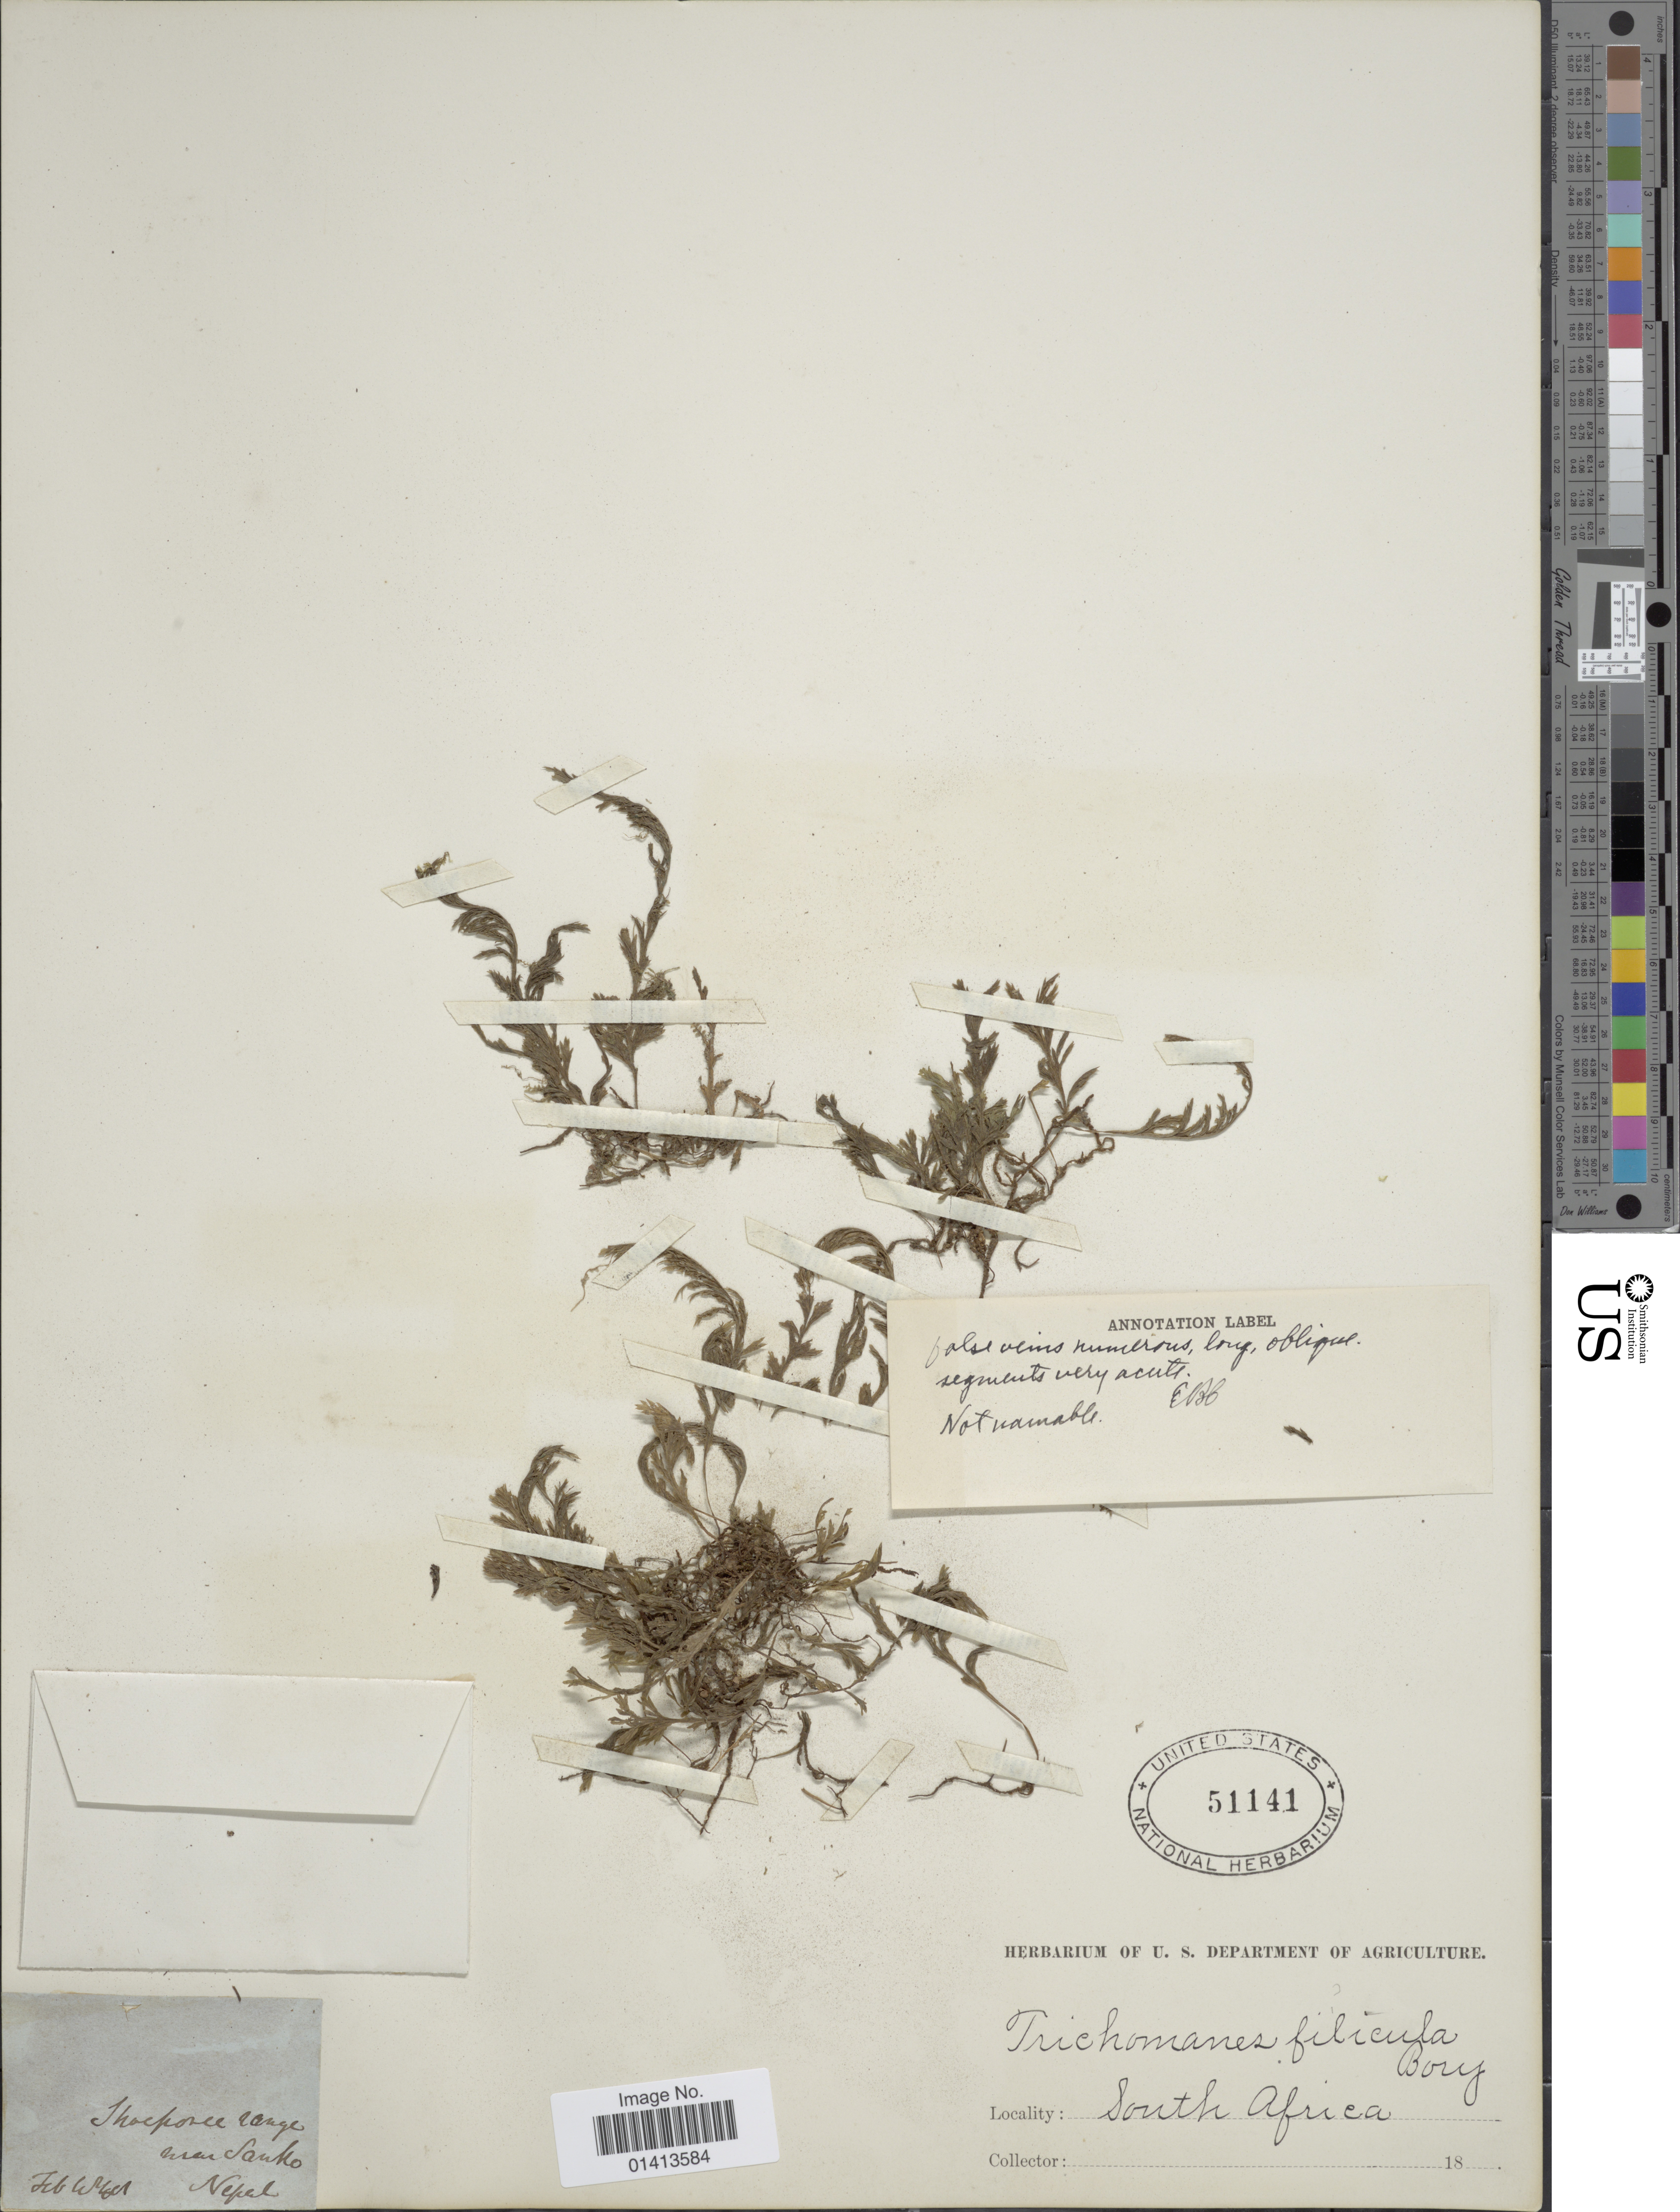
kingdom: Plantae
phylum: Tracheophyta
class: Polypodiopsida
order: Hymenophyllales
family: Hymenophyllaceae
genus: Crepidomanes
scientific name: Crepidomanes sp.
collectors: Wood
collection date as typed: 18--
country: South Africa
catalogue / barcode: US 51141